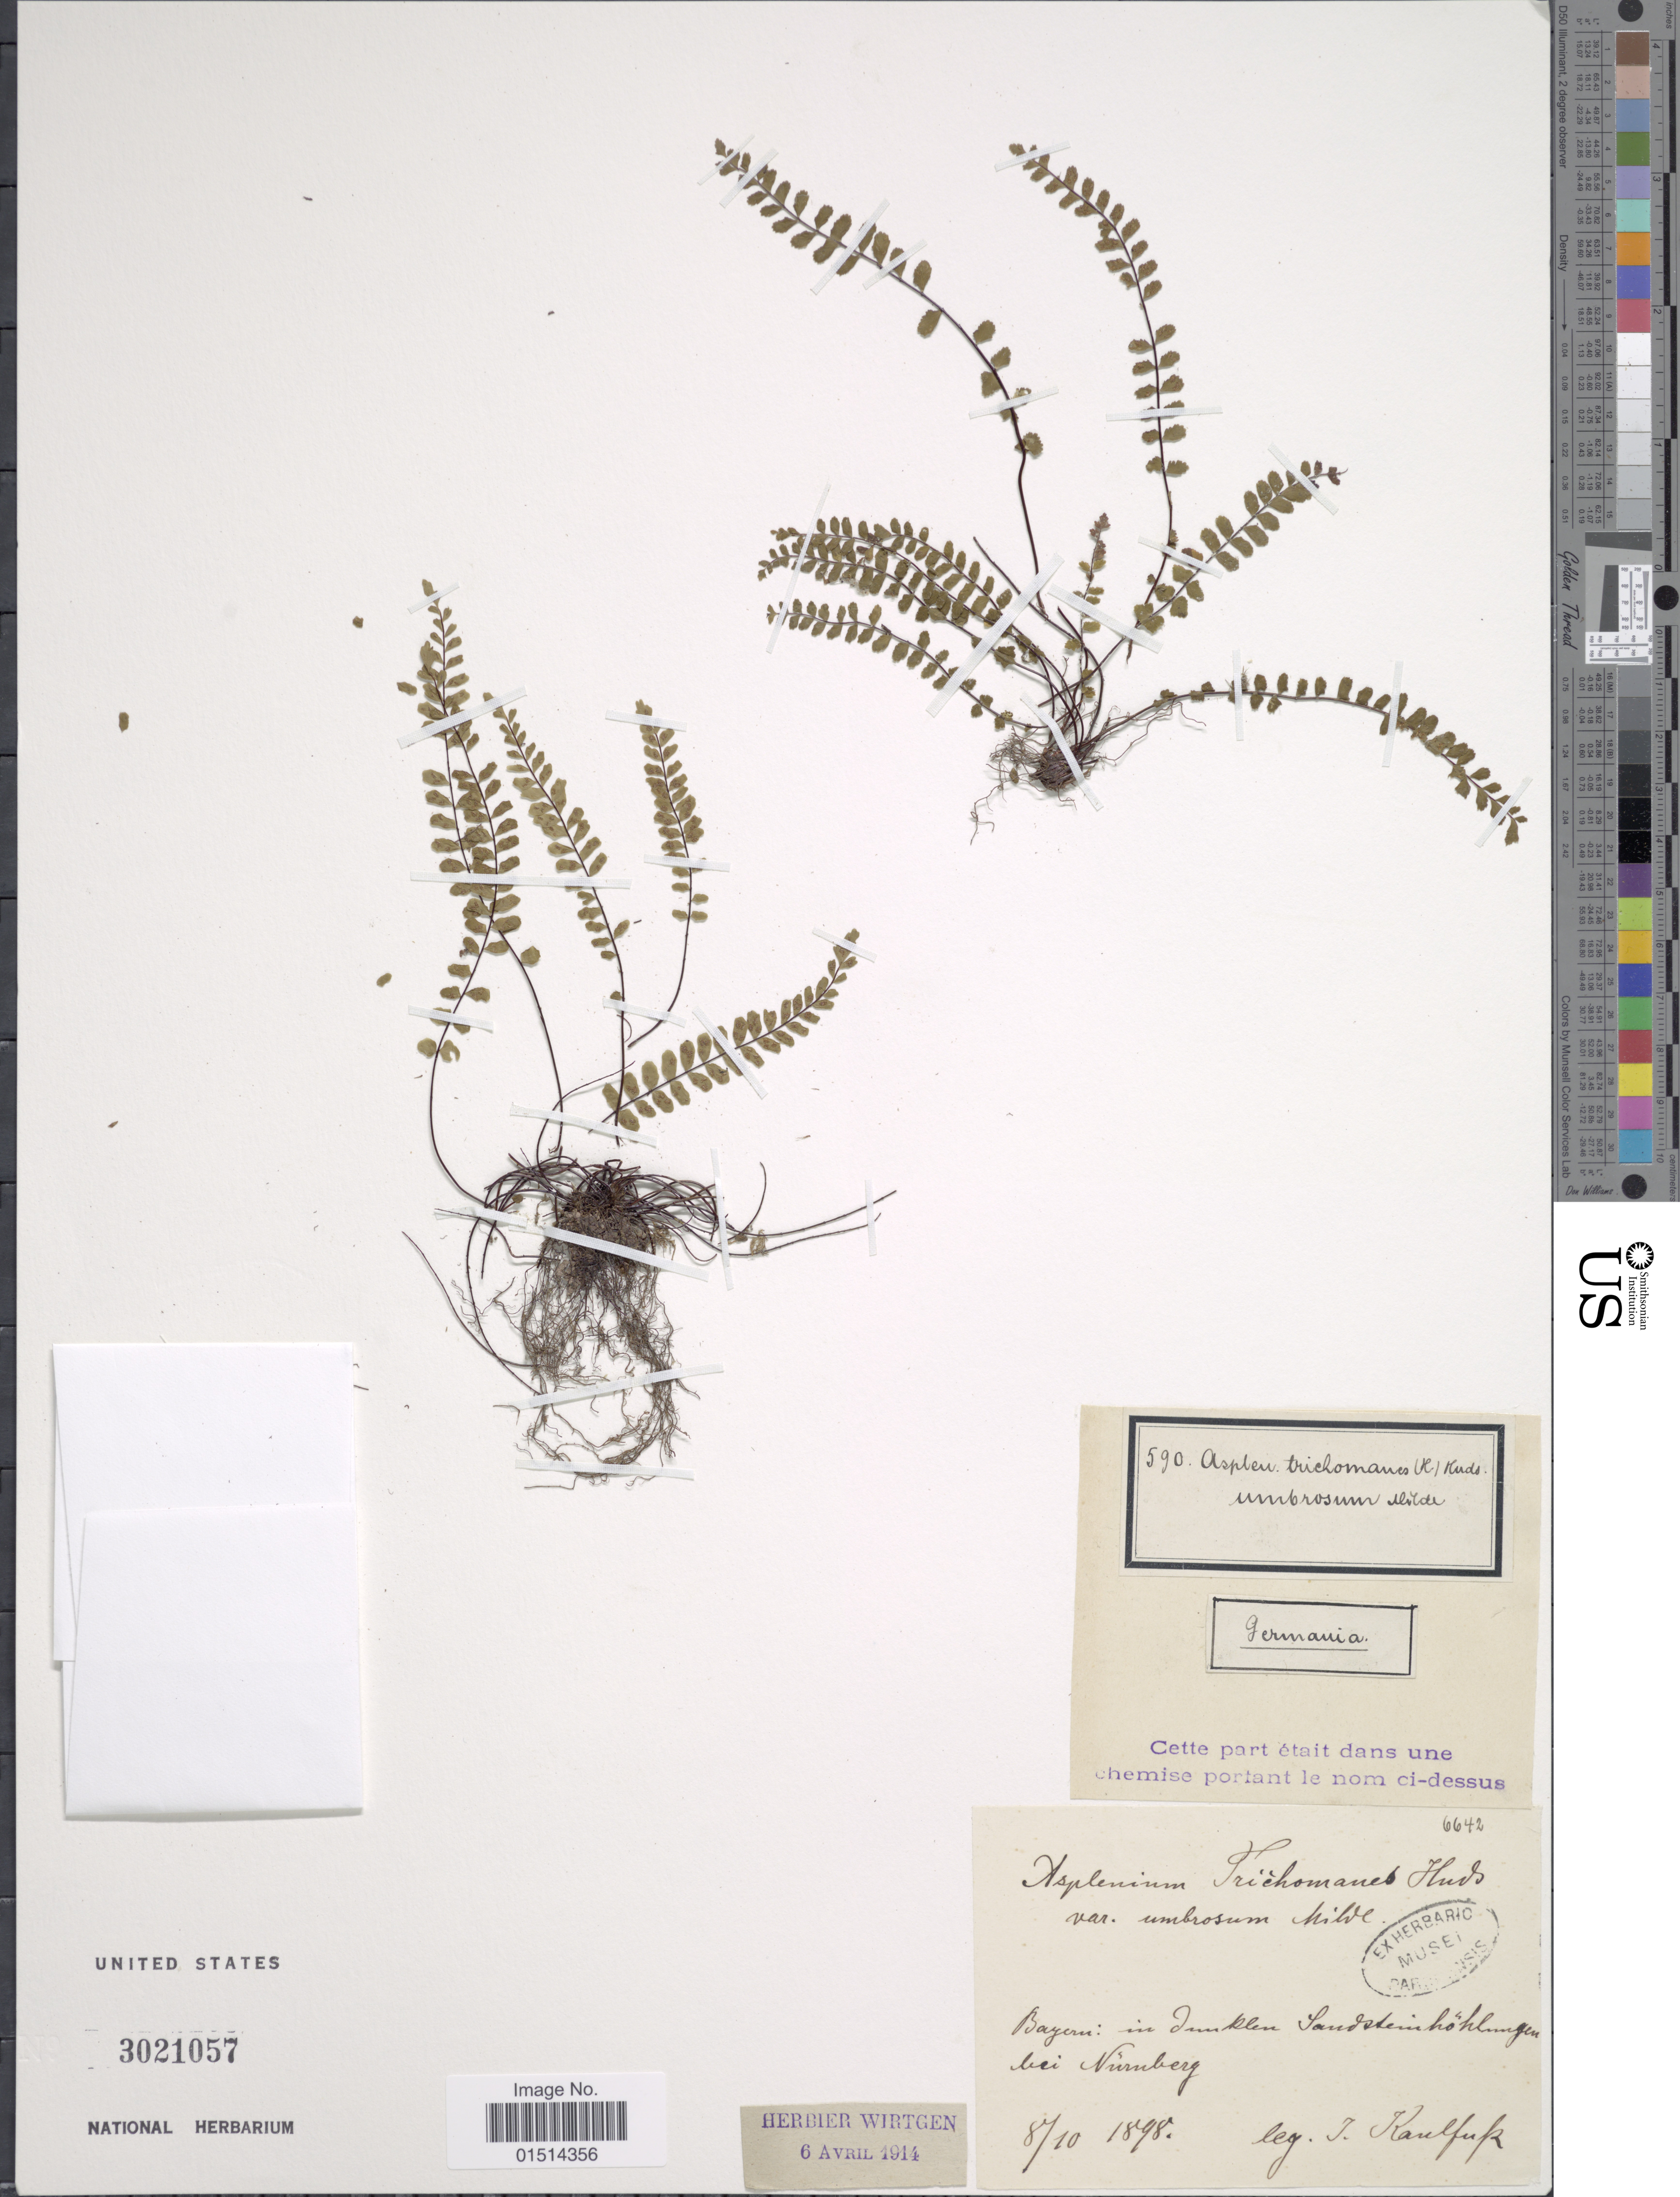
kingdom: Plantae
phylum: Tracheophyta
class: Polypodiopsida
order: Polypodiales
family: Aspleniaceae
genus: Asplenium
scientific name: Asplenium trichomanes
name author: L.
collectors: J. S. Kaulfuss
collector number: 6642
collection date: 1898-10-08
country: Germany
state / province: Bayern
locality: Bayern: in Imaklen landstemhohluugen bei Nurmberg [interpreted]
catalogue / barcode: US 3021057